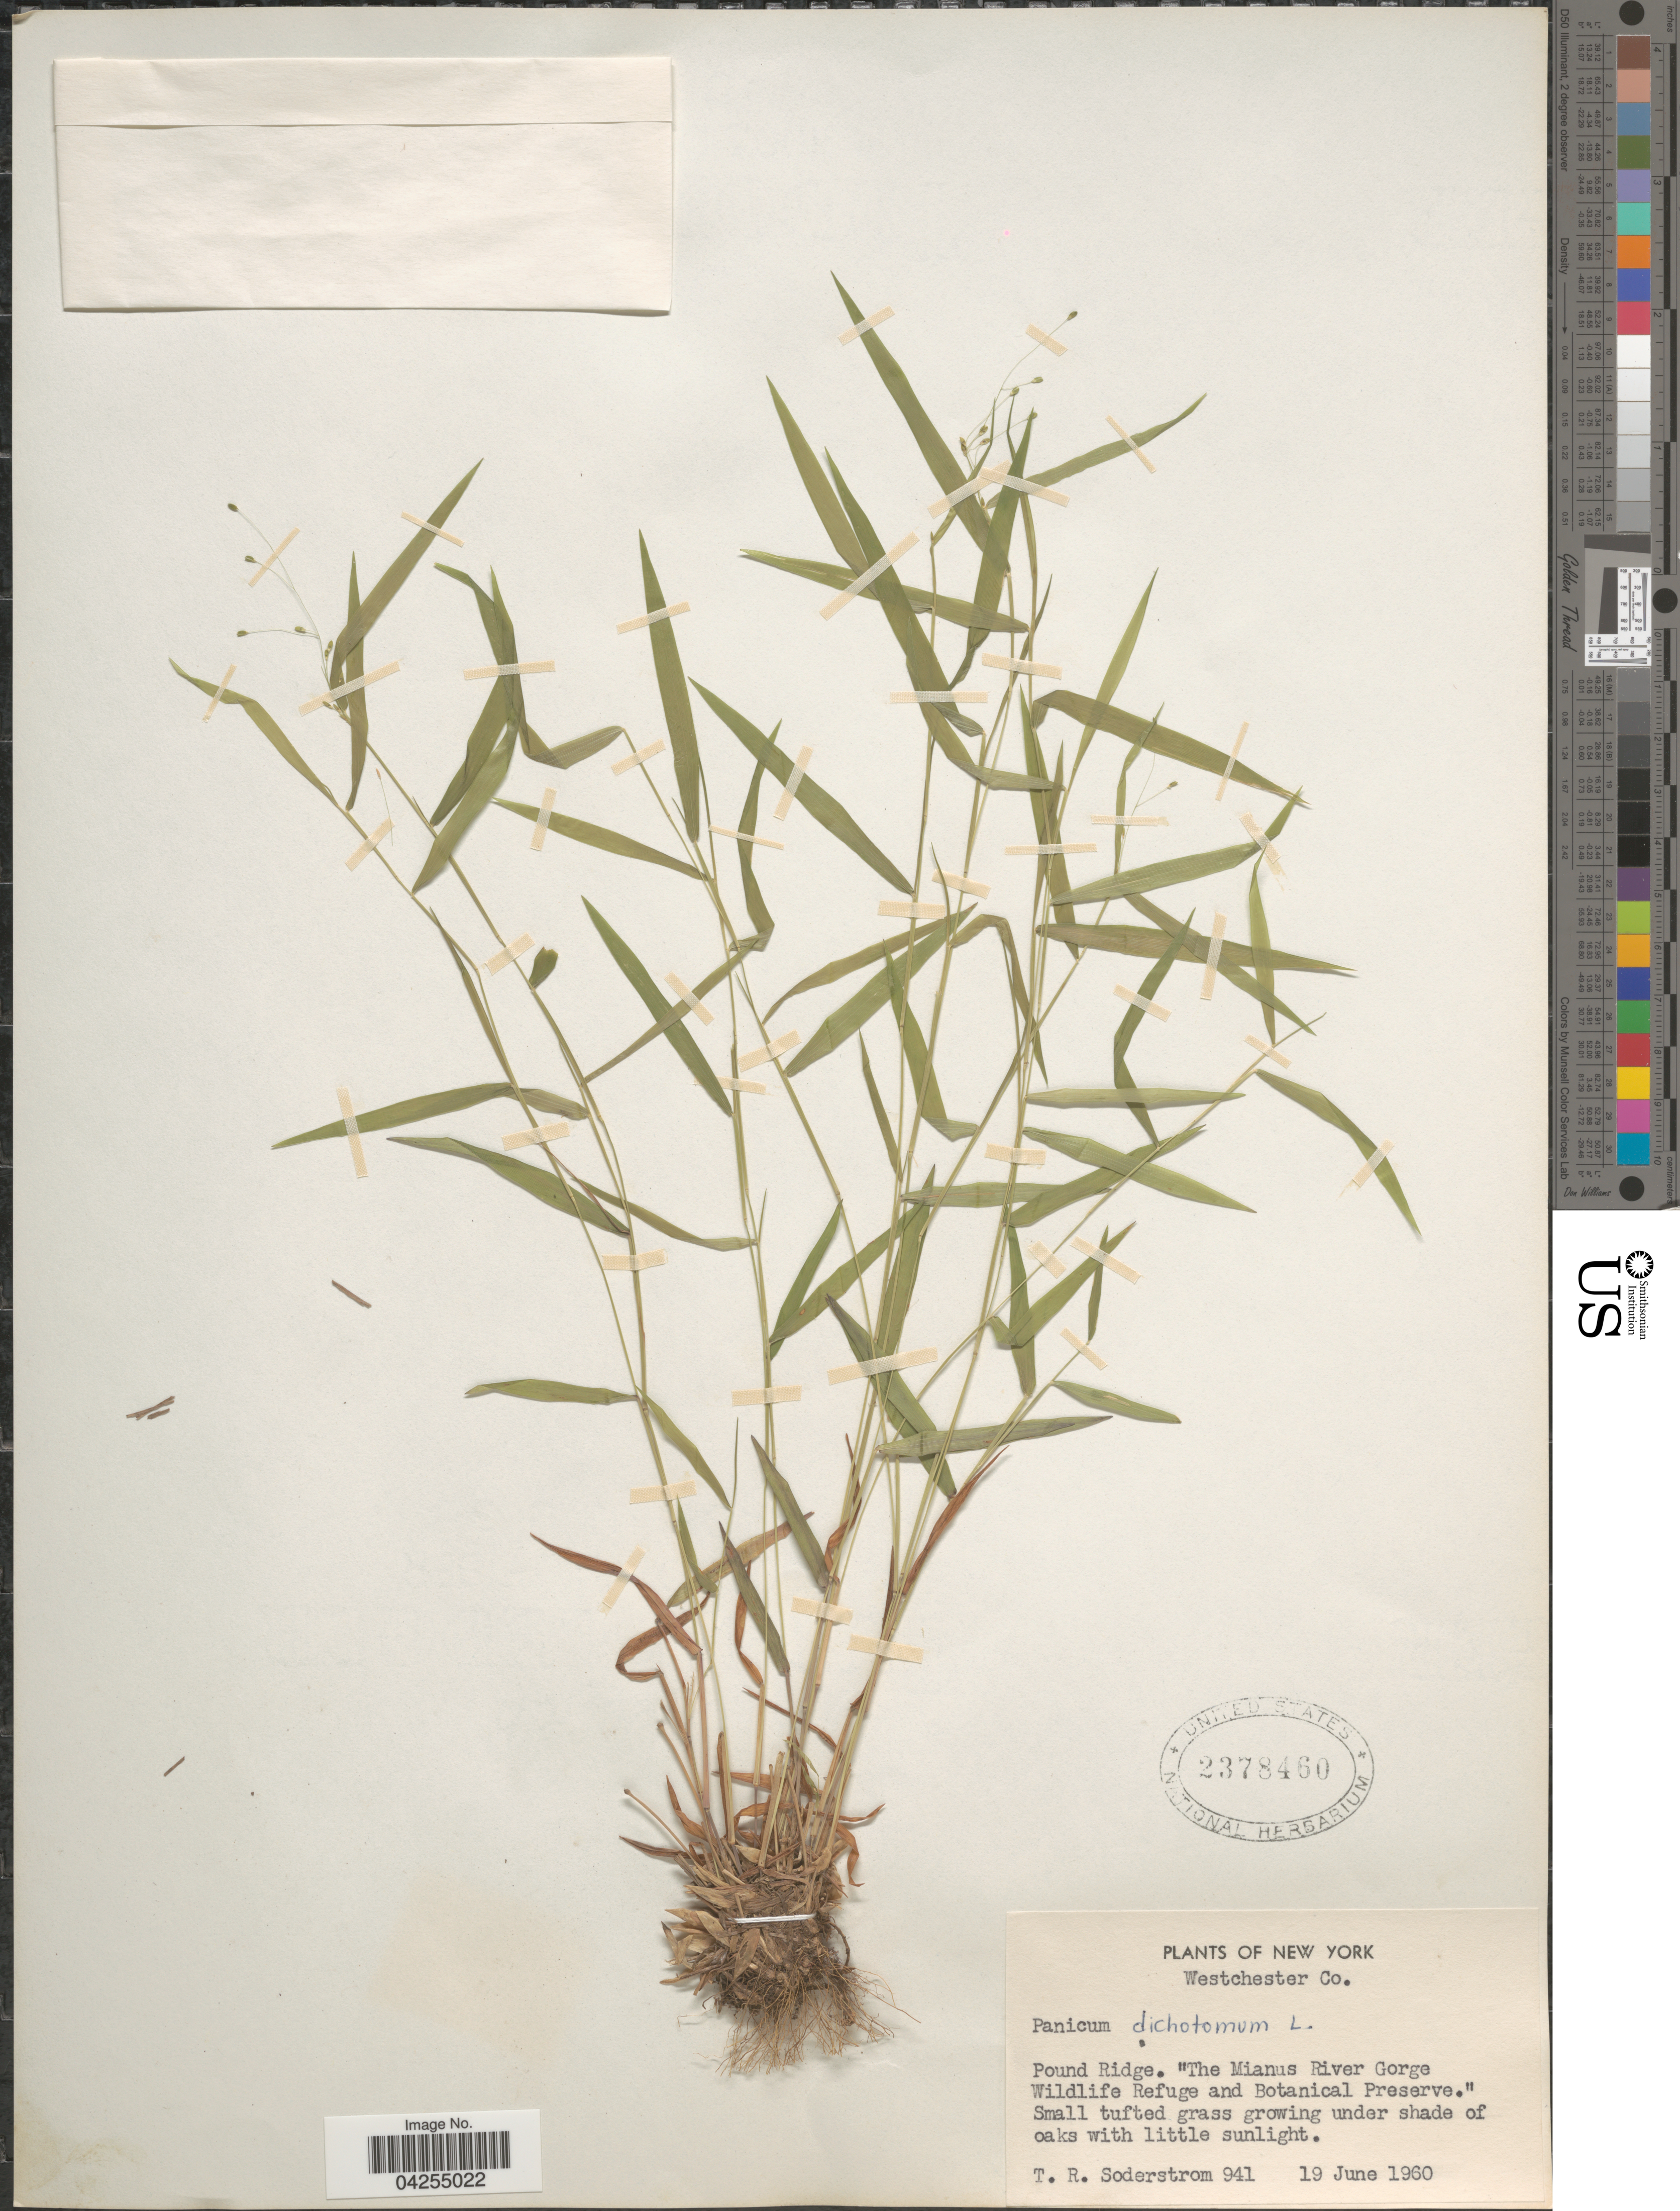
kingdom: Plantae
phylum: Tracheophyta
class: Liliopsida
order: Poales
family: Poaceae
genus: Dichanthelium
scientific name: Dichanthelium dichotomum var. dichotomum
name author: (L.) Gould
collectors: T. R. Soderstrom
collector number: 941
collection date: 1960-06-19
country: United States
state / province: New York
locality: Westchester Co. Pound Ridge. "The Mianus River Gorge Wildlife Refuge and Botanical Preserve."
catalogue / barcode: US 2378460